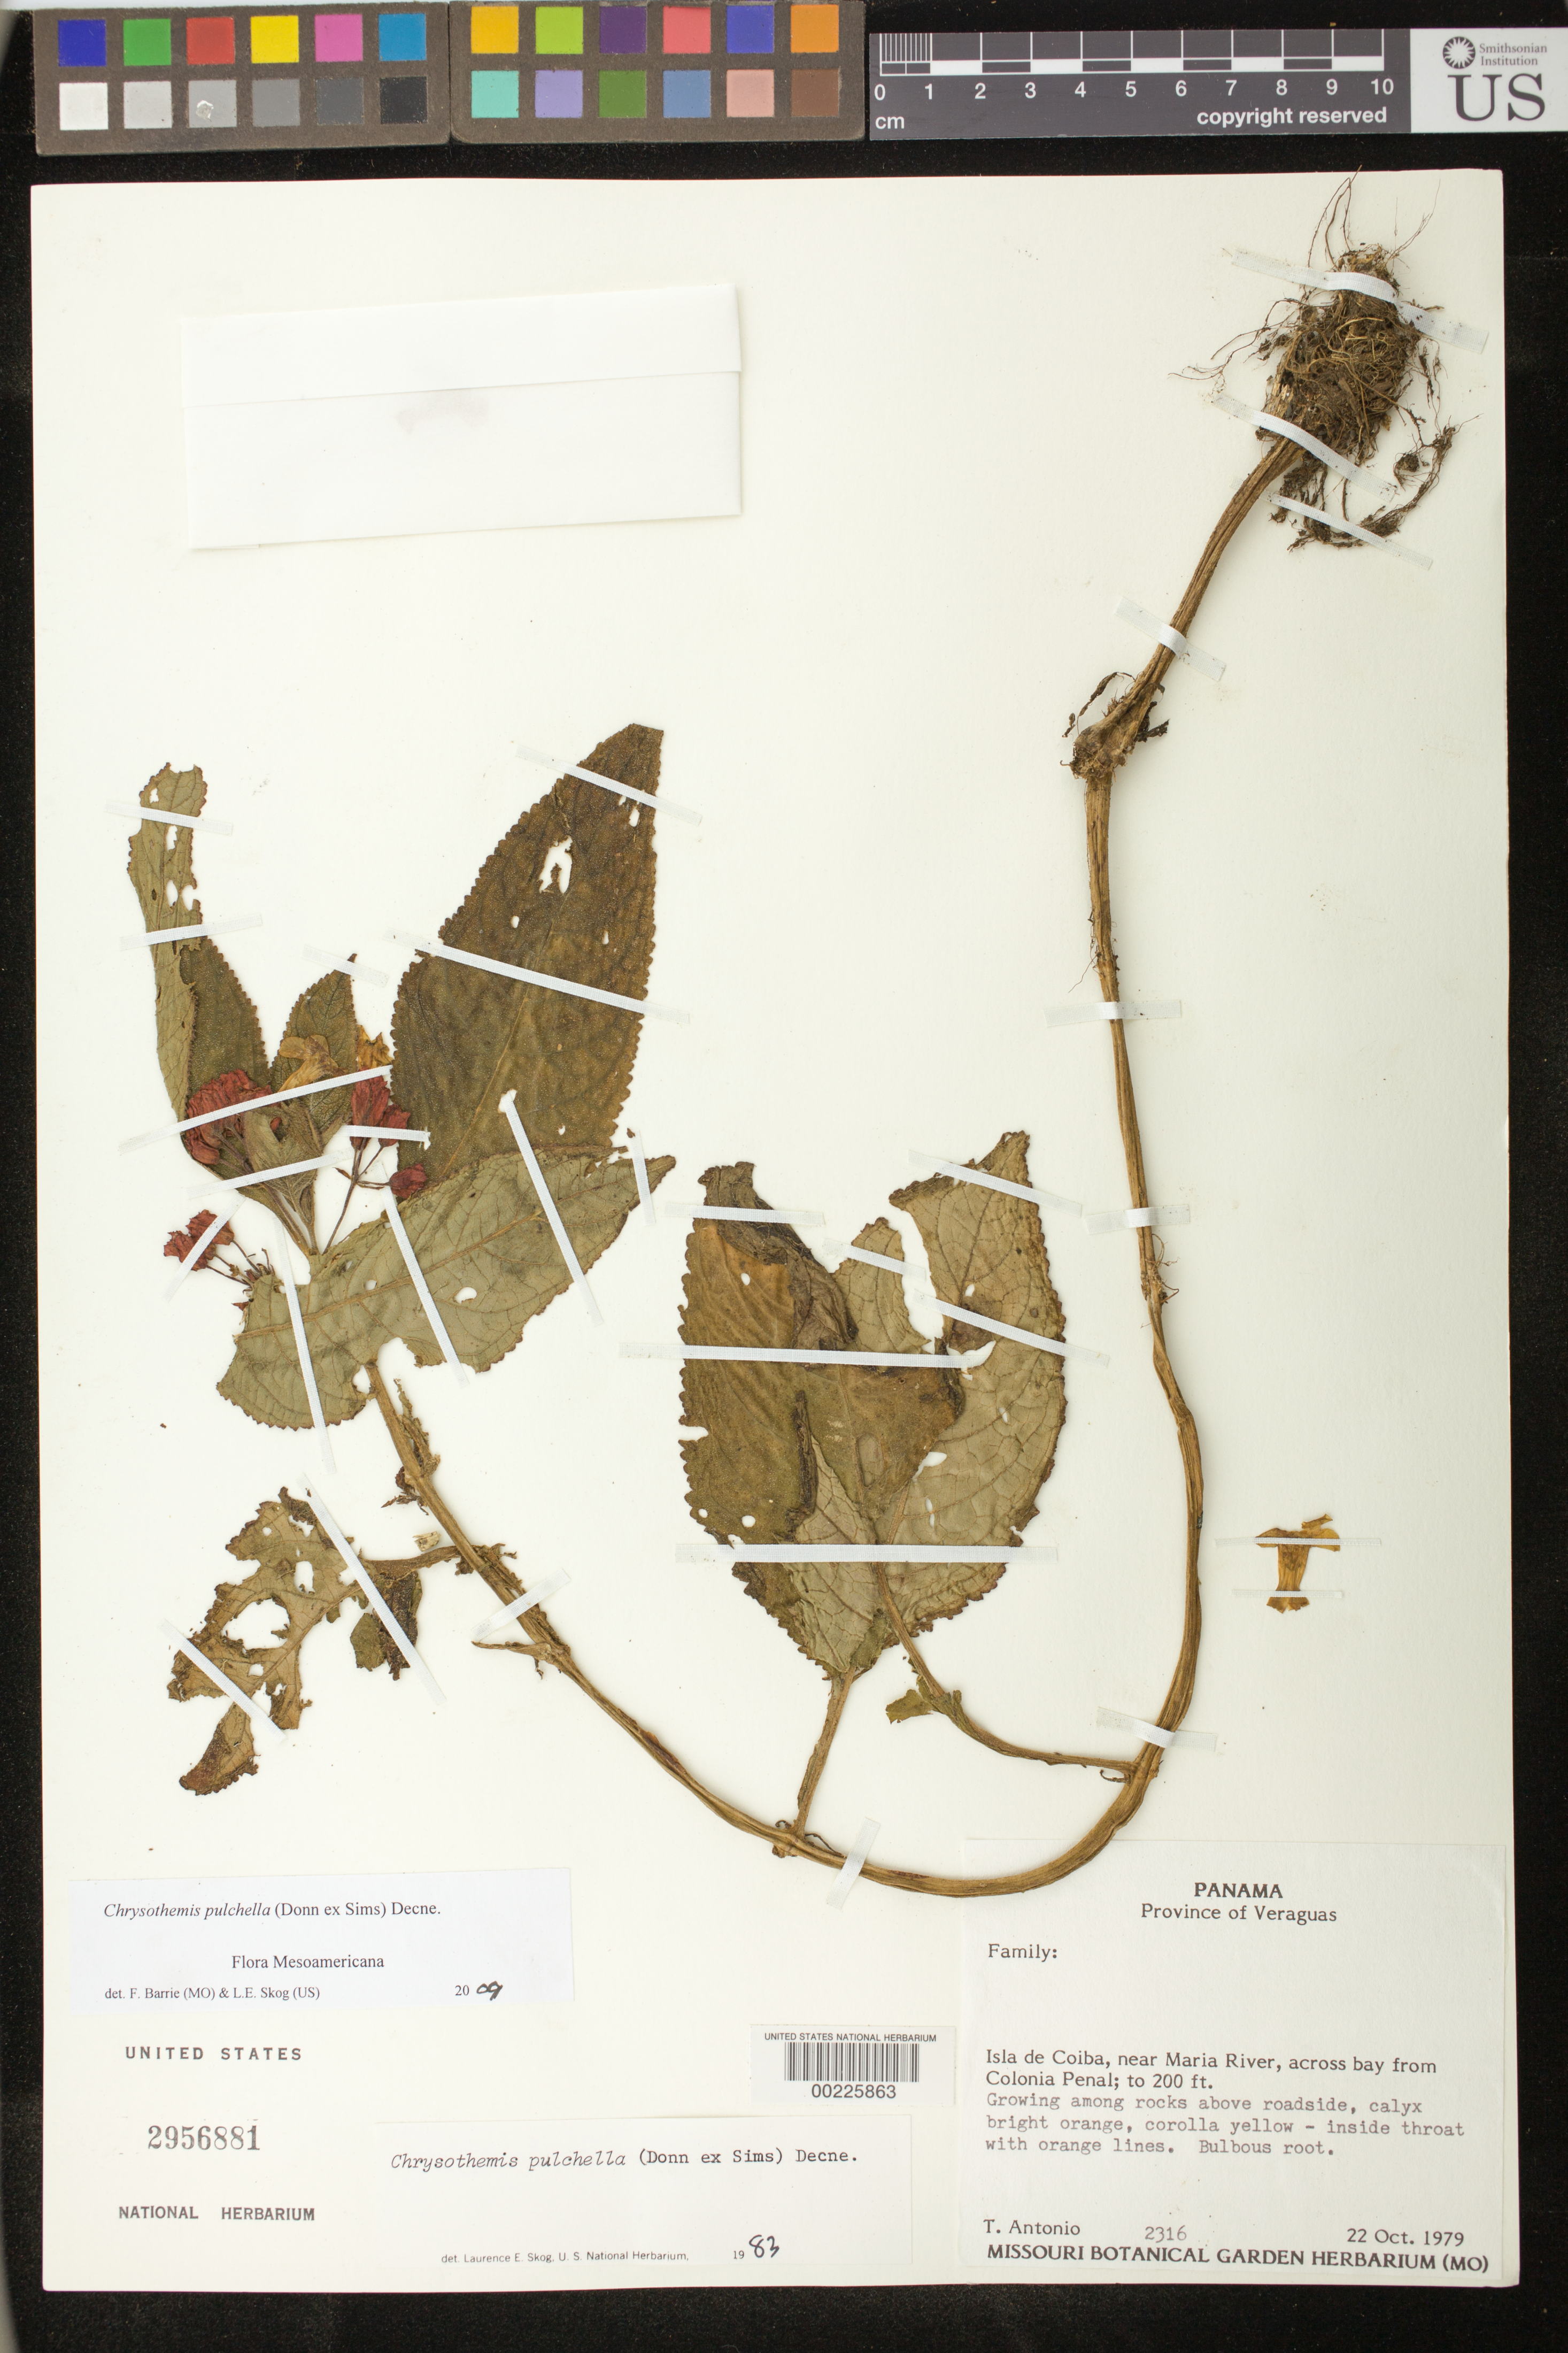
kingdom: Plantae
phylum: Tracheophyta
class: Magnoliopsida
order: Lamiales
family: Gesneriaceae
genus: Chrysothemis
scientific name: Chrysothemis pulchella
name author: (Donn ex Sims) Decne.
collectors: T. Antonio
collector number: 2316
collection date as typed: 22 Oct 1979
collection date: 1979-10-22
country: Panama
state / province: Veraguas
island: de Coiba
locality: Isla de Coiba, near Maria River, across bay from Colonia Penal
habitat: Growing among rocks above roadside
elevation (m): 61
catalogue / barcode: US 2956881